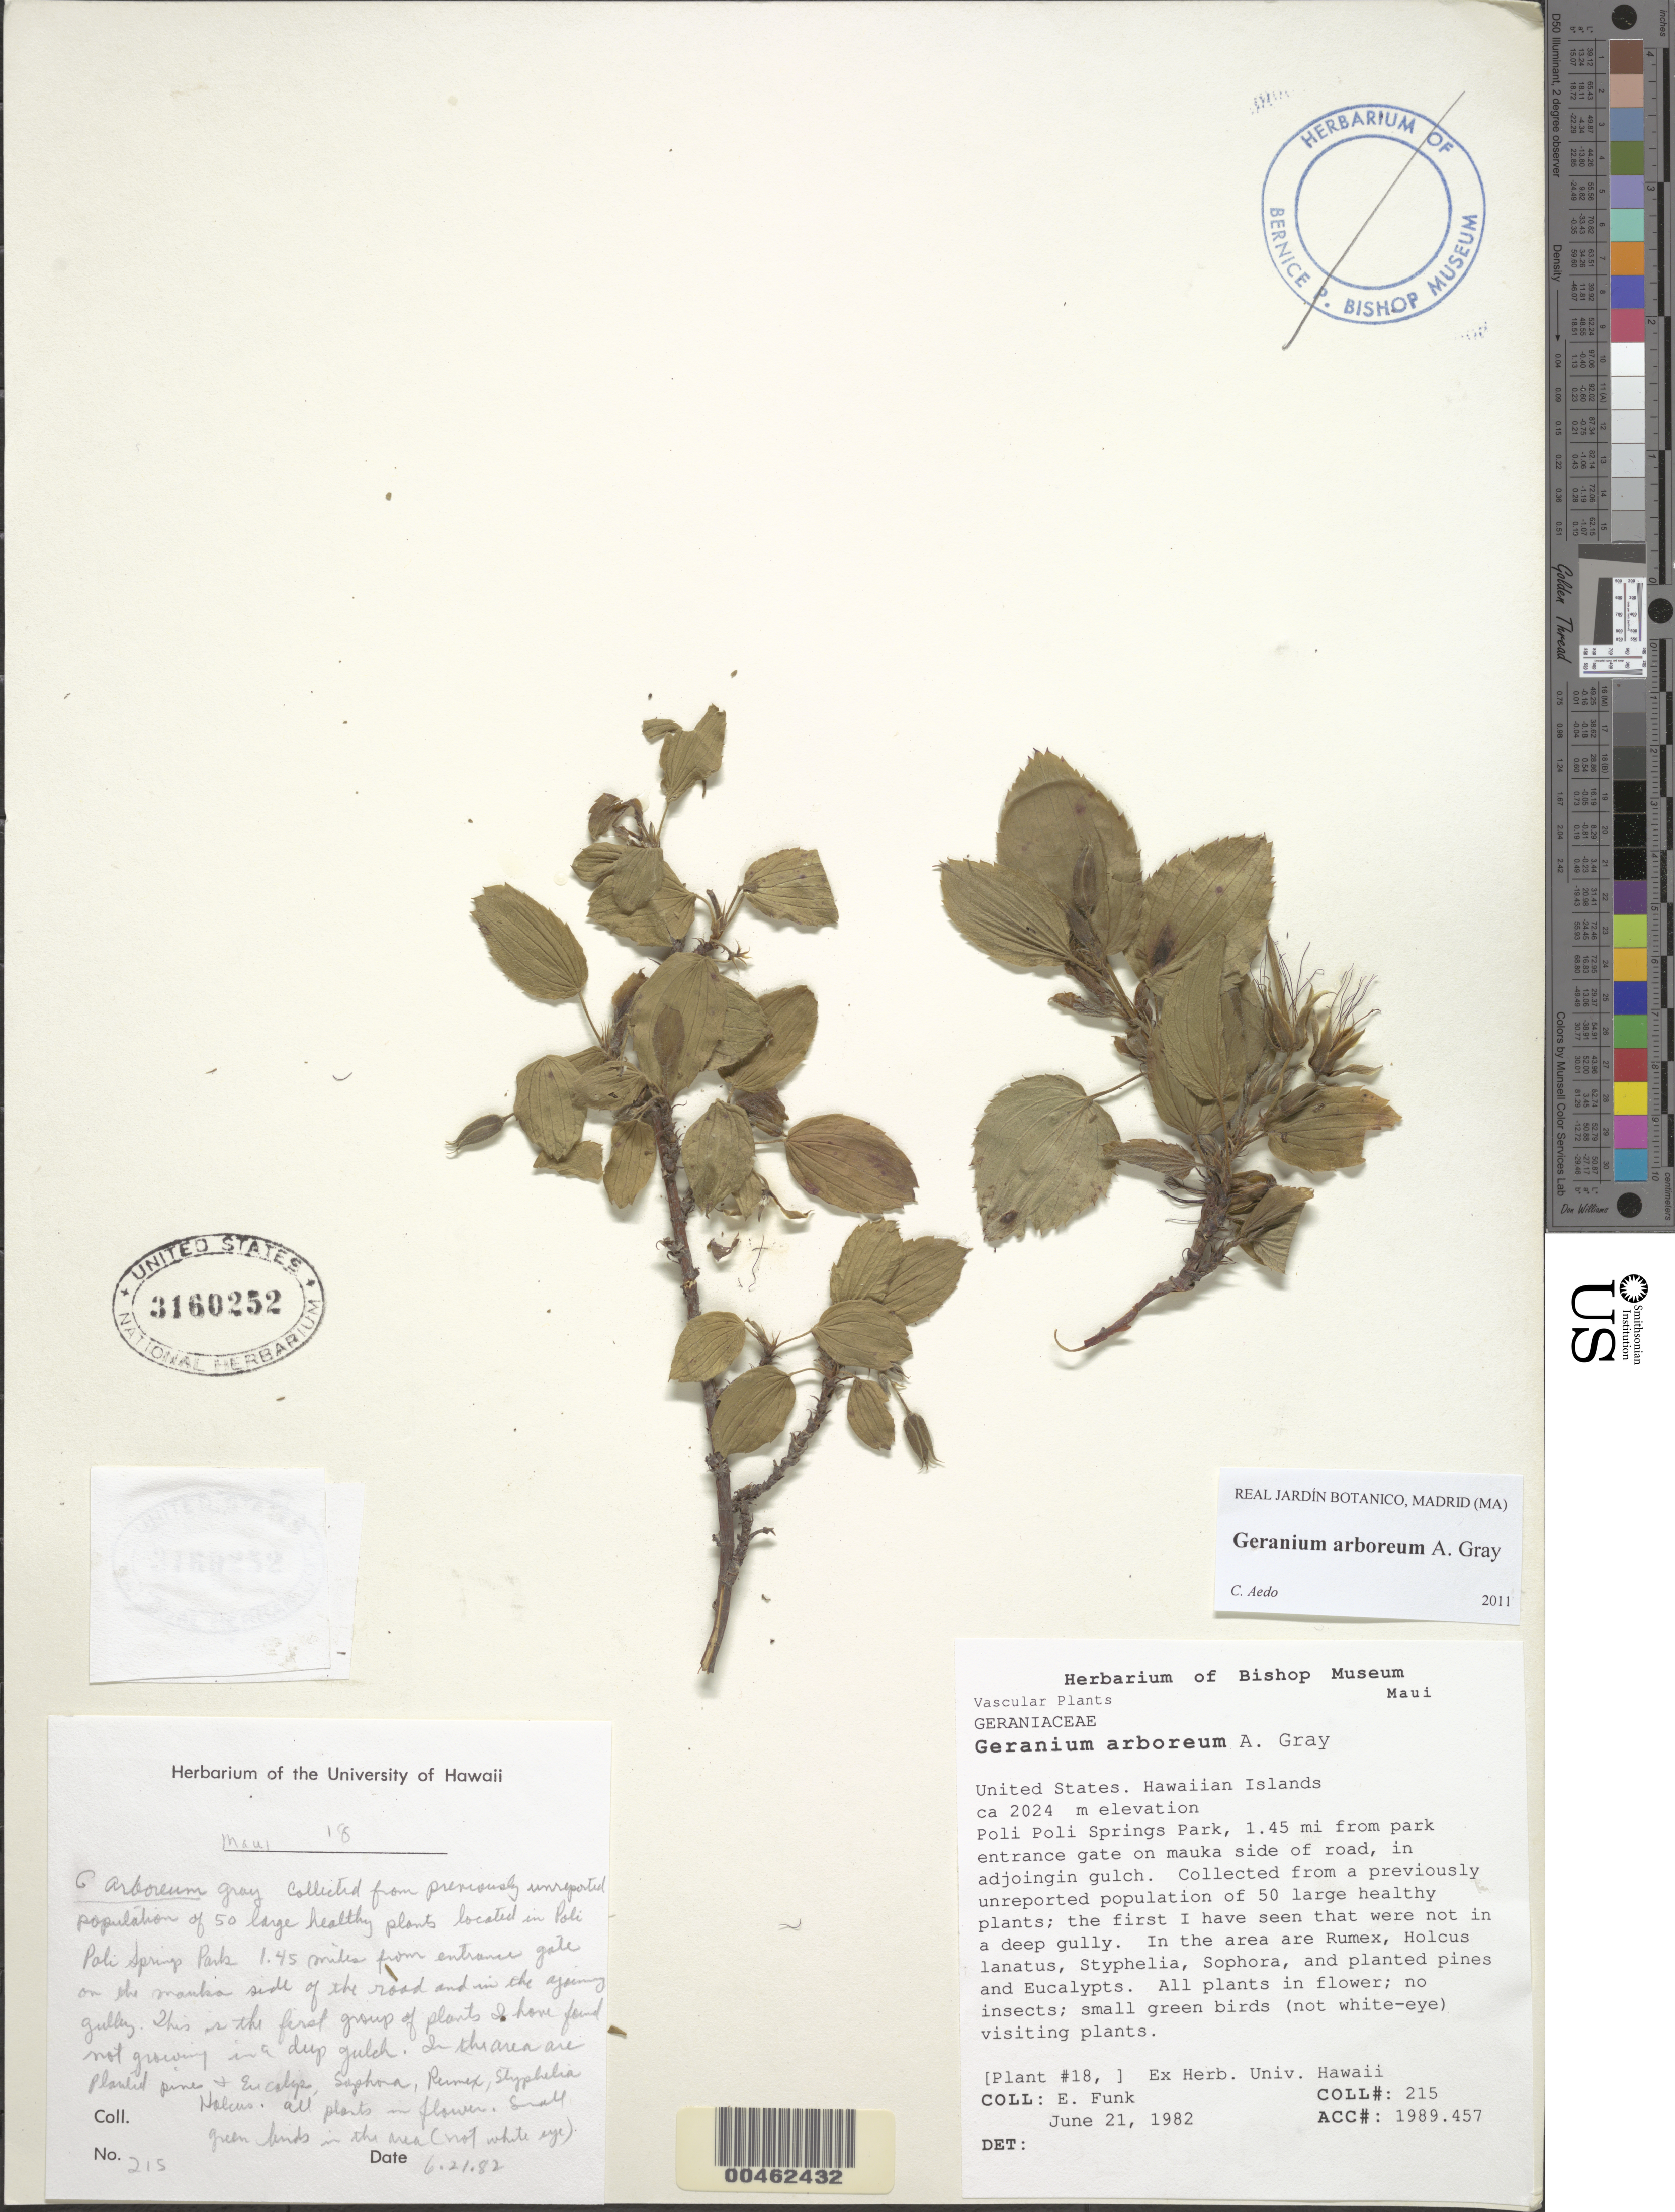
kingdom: Plantae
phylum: Tracheophyta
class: Magnoliopsida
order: Geraniales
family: Geraniaceae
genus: Geranium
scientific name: Geranium arboreum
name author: A. Gray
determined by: Aedo, C.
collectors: E. Funk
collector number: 215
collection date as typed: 21 Jun 1982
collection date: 1982-06-21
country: United States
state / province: Hawaii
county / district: Maui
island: Maui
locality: Poli Poli Springs Park, 1.45 mi from park entrance gate on mauka side of road, in adjoining gulch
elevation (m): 2024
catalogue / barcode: US 3160252